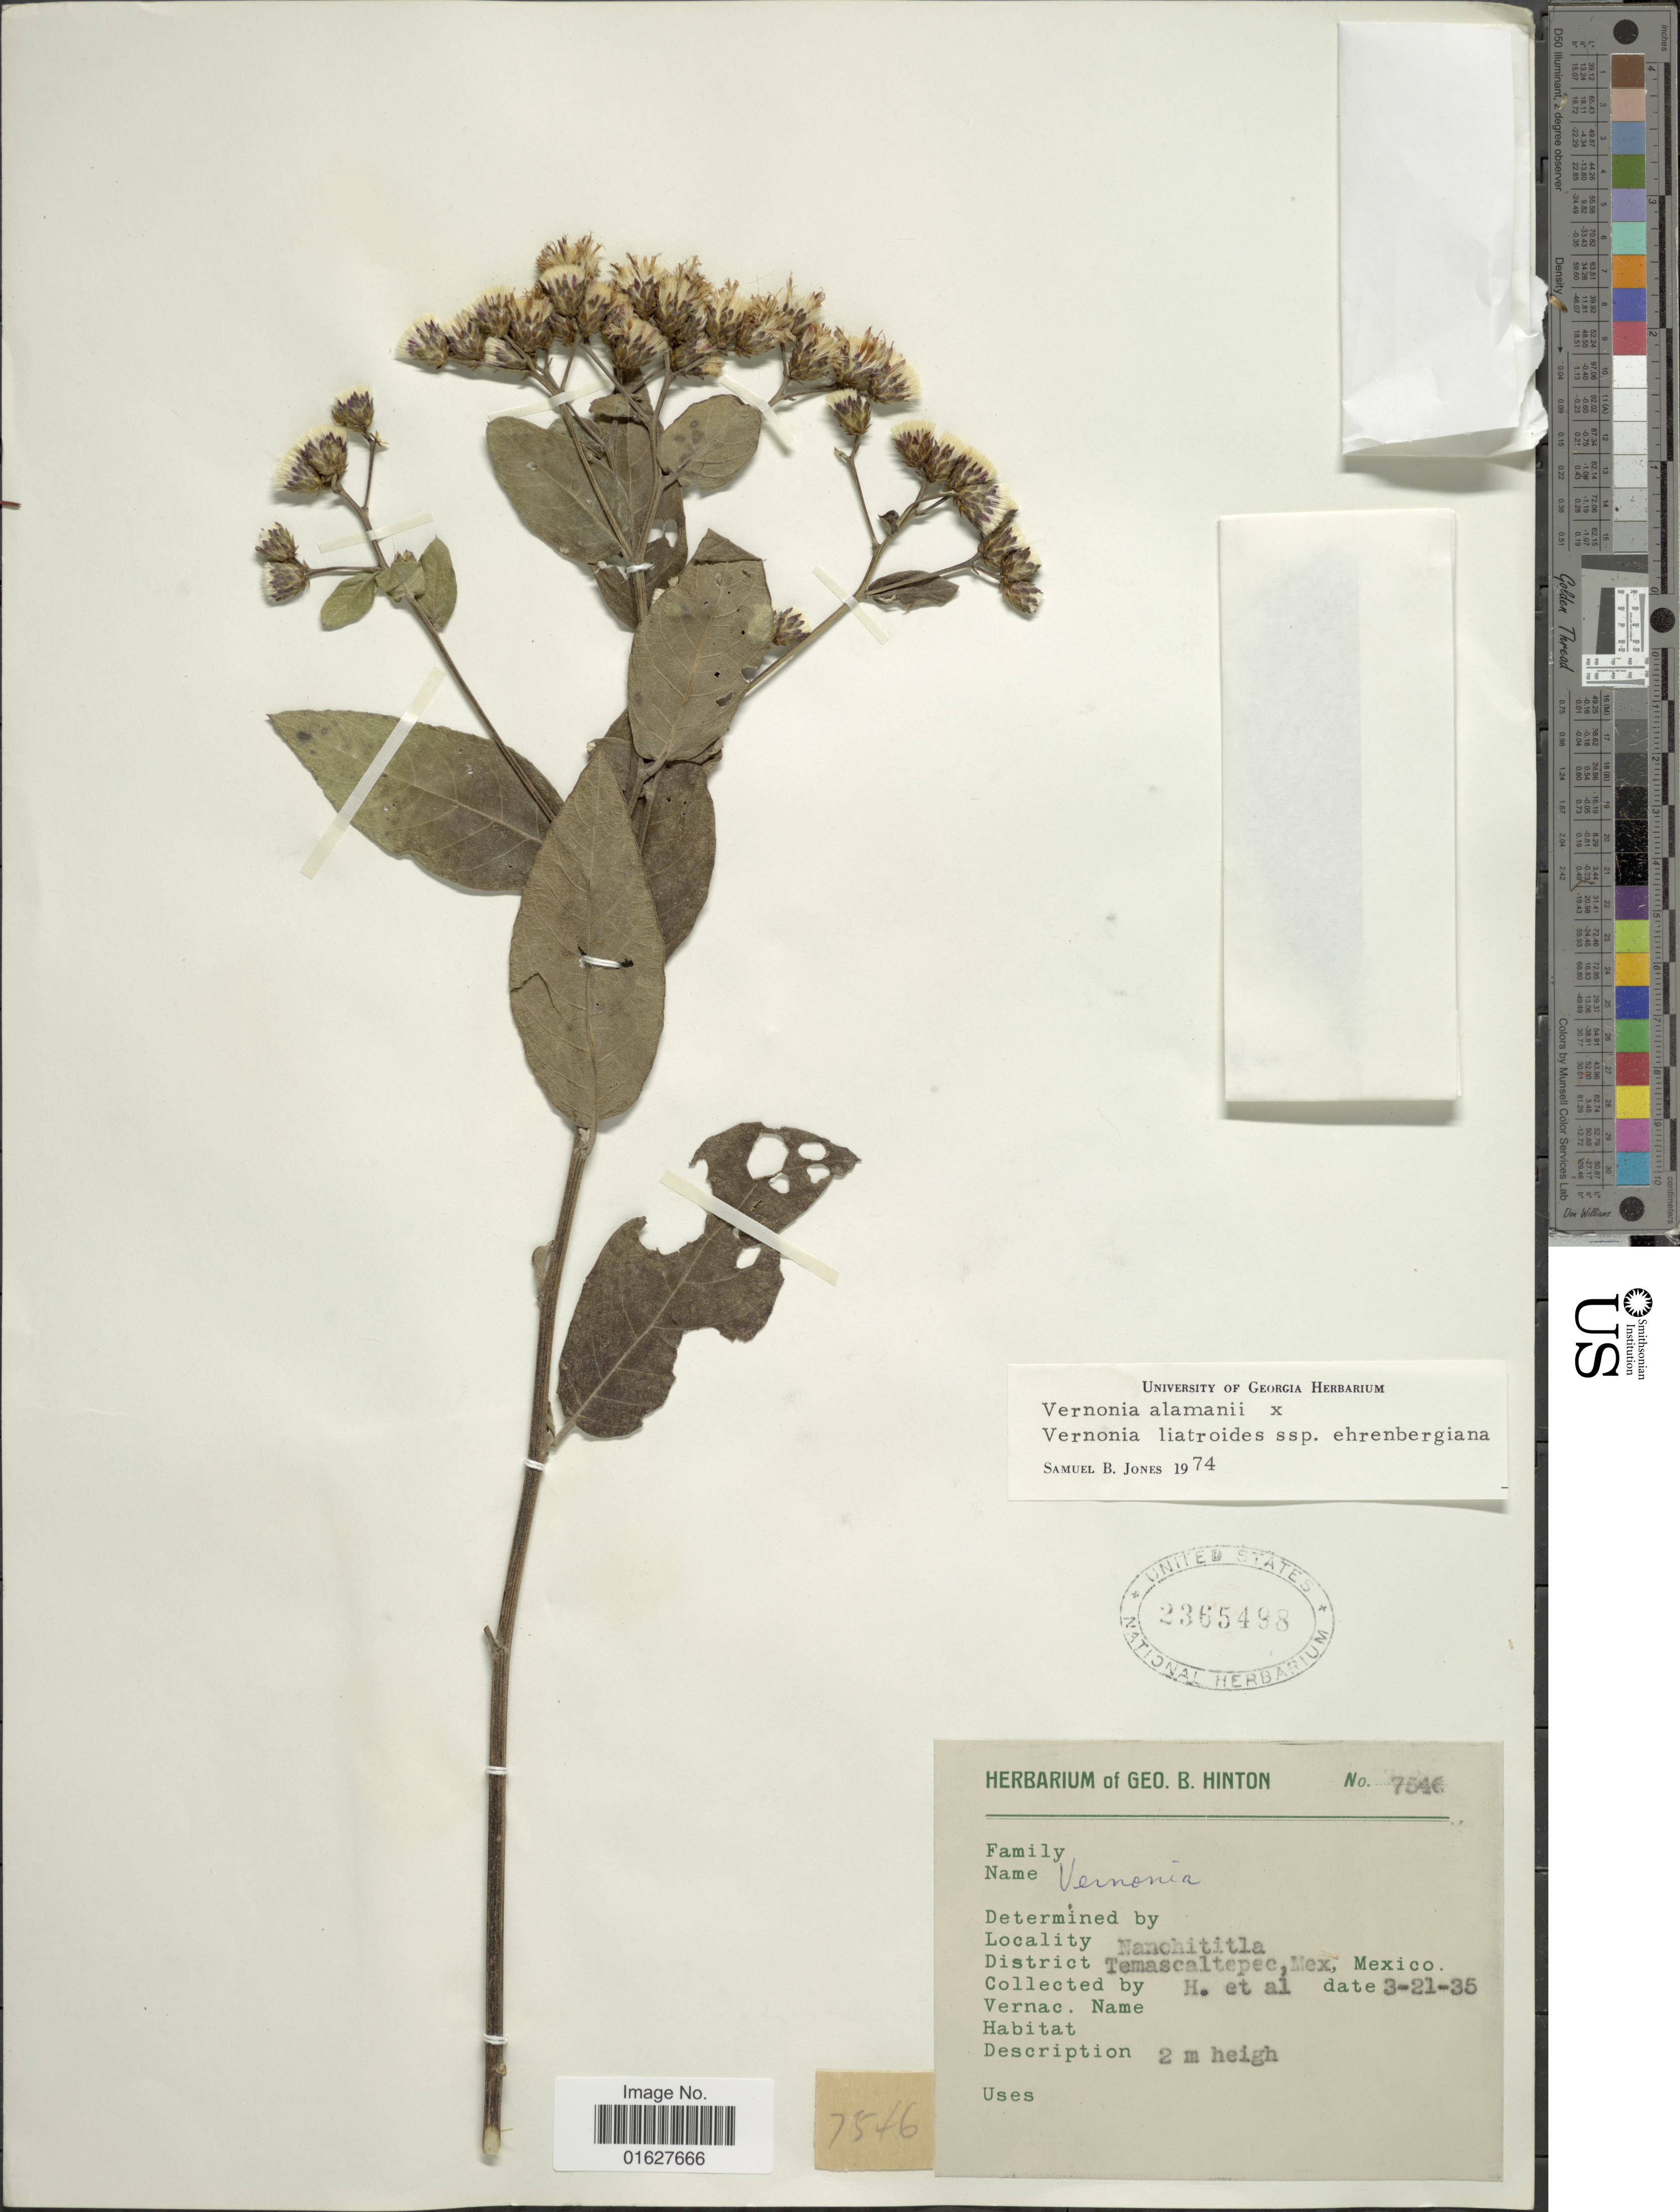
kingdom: Plantae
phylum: Tracheophyta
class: Magnoliopsida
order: Asterales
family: Asteraceae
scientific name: Vickianthus alamanii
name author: (DC.) H. Rob.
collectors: G. B. Hinton & et al.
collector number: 7546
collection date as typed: Transcribed d/m/y: 21/3/35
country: Mexico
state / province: México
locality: Nanchititla. District Temascaltepex, Mex. México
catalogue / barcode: US 2365498